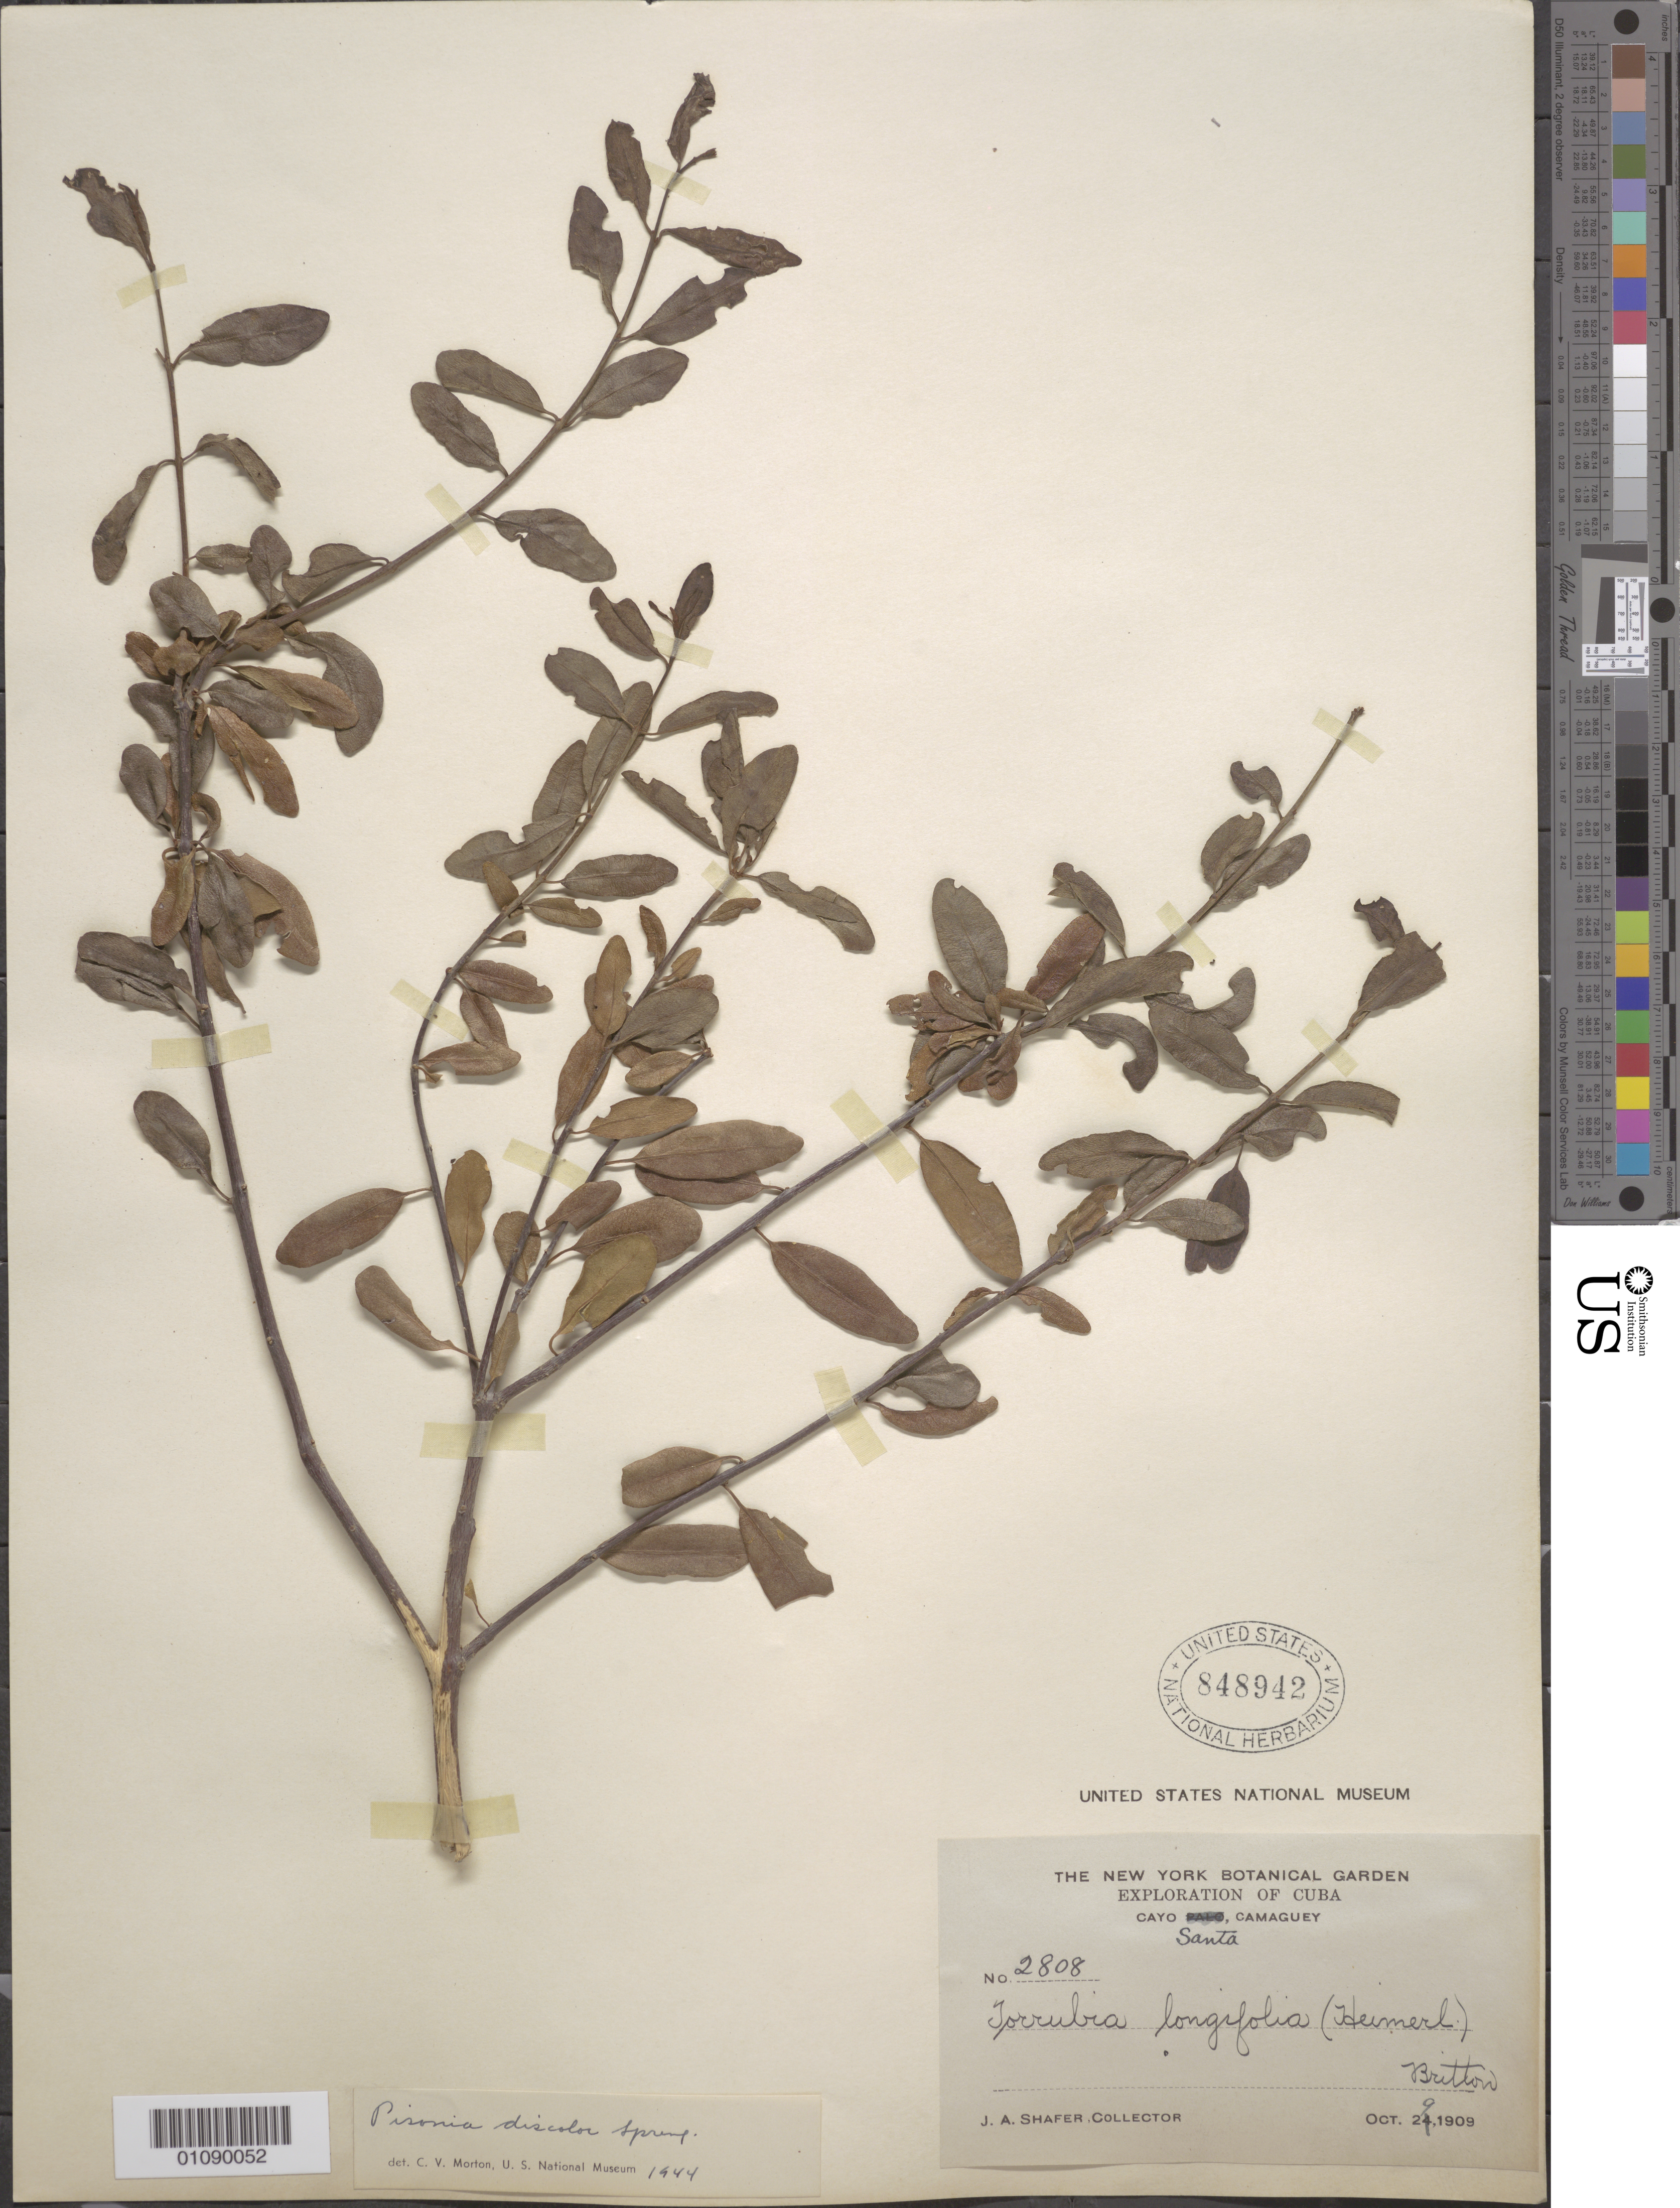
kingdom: Plantae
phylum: Tracheophyta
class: Magnoliopsida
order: Caryophyllales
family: Nyctaginaceae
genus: Guapira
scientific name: Guapira discolor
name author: (Spreng.) Little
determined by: Strong, Mark T., (BOT), Smithsonian Institution - National Museum of Natural History (UNITED STATES)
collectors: J. A. Shafer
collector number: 2808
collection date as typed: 09 Oct 1909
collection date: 1909-10-09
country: Cuba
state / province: Camagüey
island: Cuba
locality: Cayo Santo Camaguey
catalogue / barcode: US 848942